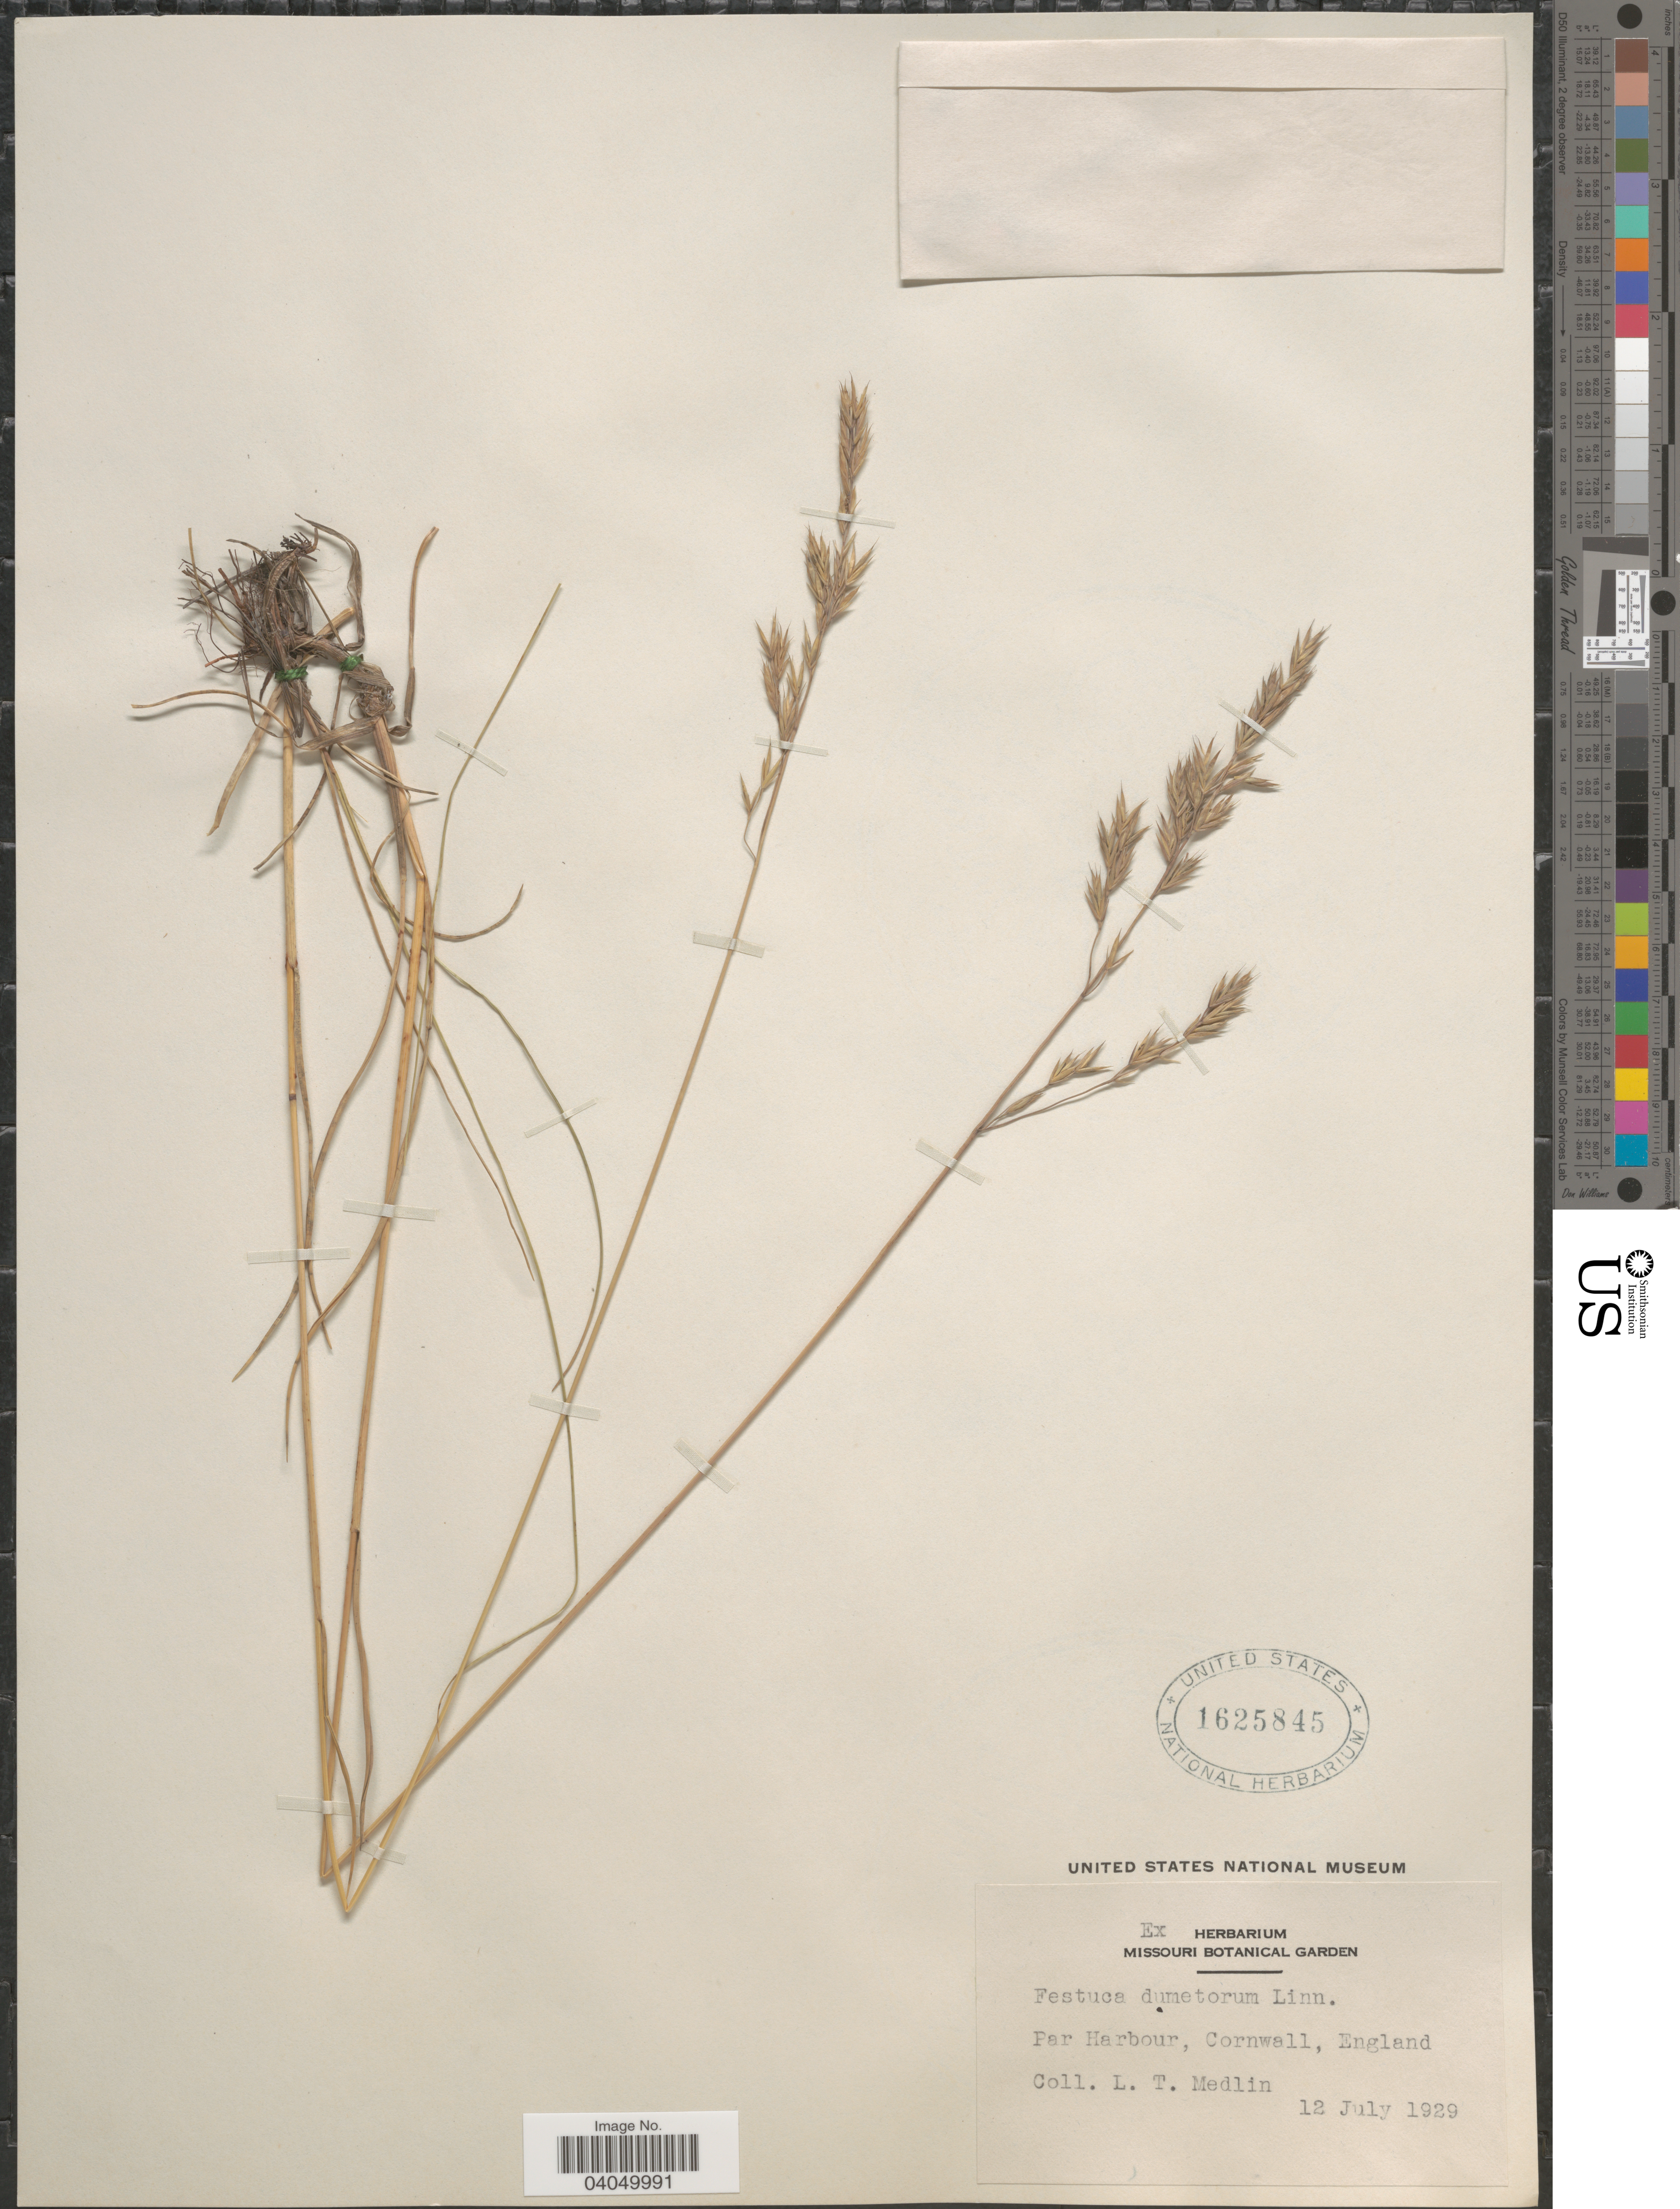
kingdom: Plantae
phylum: Tracheophyta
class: Liliopsida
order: Poales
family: Poaceae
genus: Festuca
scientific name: Festuca rubra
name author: L.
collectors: L. Medlin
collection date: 1929-07-12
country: United Kingdom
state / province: England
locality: Par Harbour, Cornwall.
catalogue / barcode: US 1625845